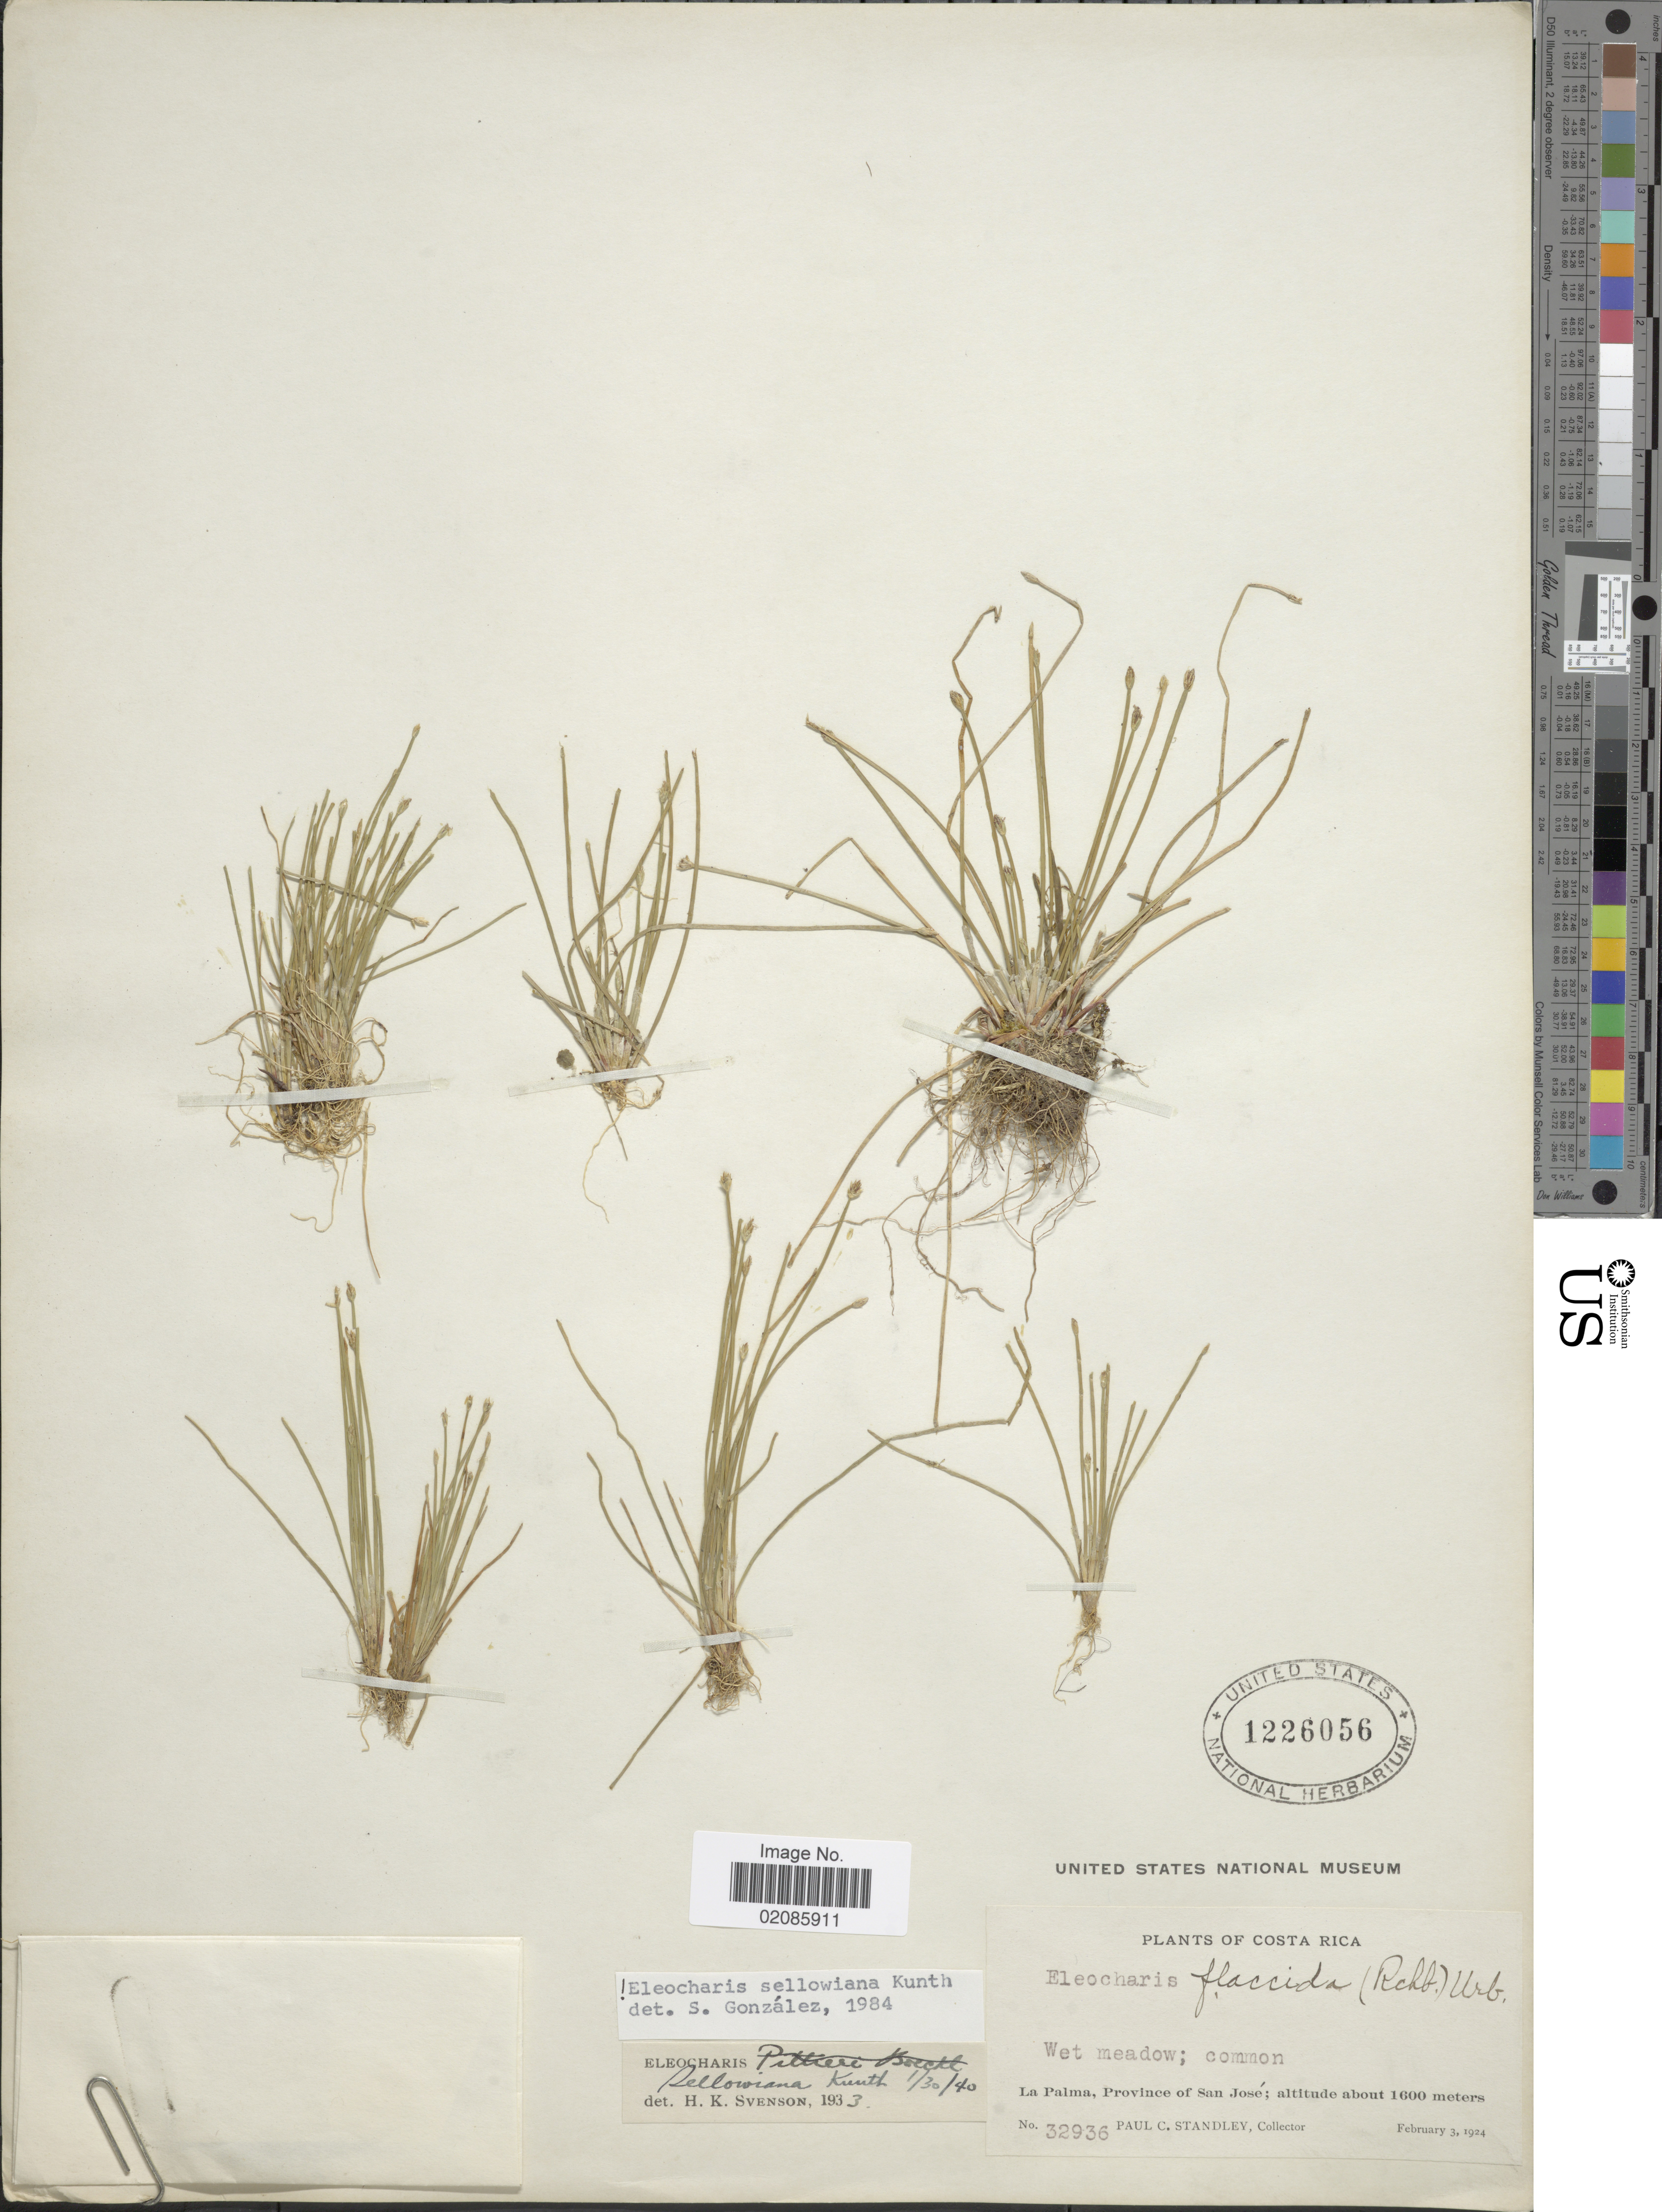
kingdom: Plantae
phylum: Tracheophyta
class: Liliopsida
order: Poales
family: Cyperaceae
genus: Eleocharis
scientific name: Eleocharis sellowiana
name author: Kunth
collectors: P. C. Standley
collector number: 32936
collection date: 1924-02-03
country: Costa Rica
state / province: San José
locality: La Palma, Provincia de San José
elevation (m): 1600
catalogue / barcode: US 1226056